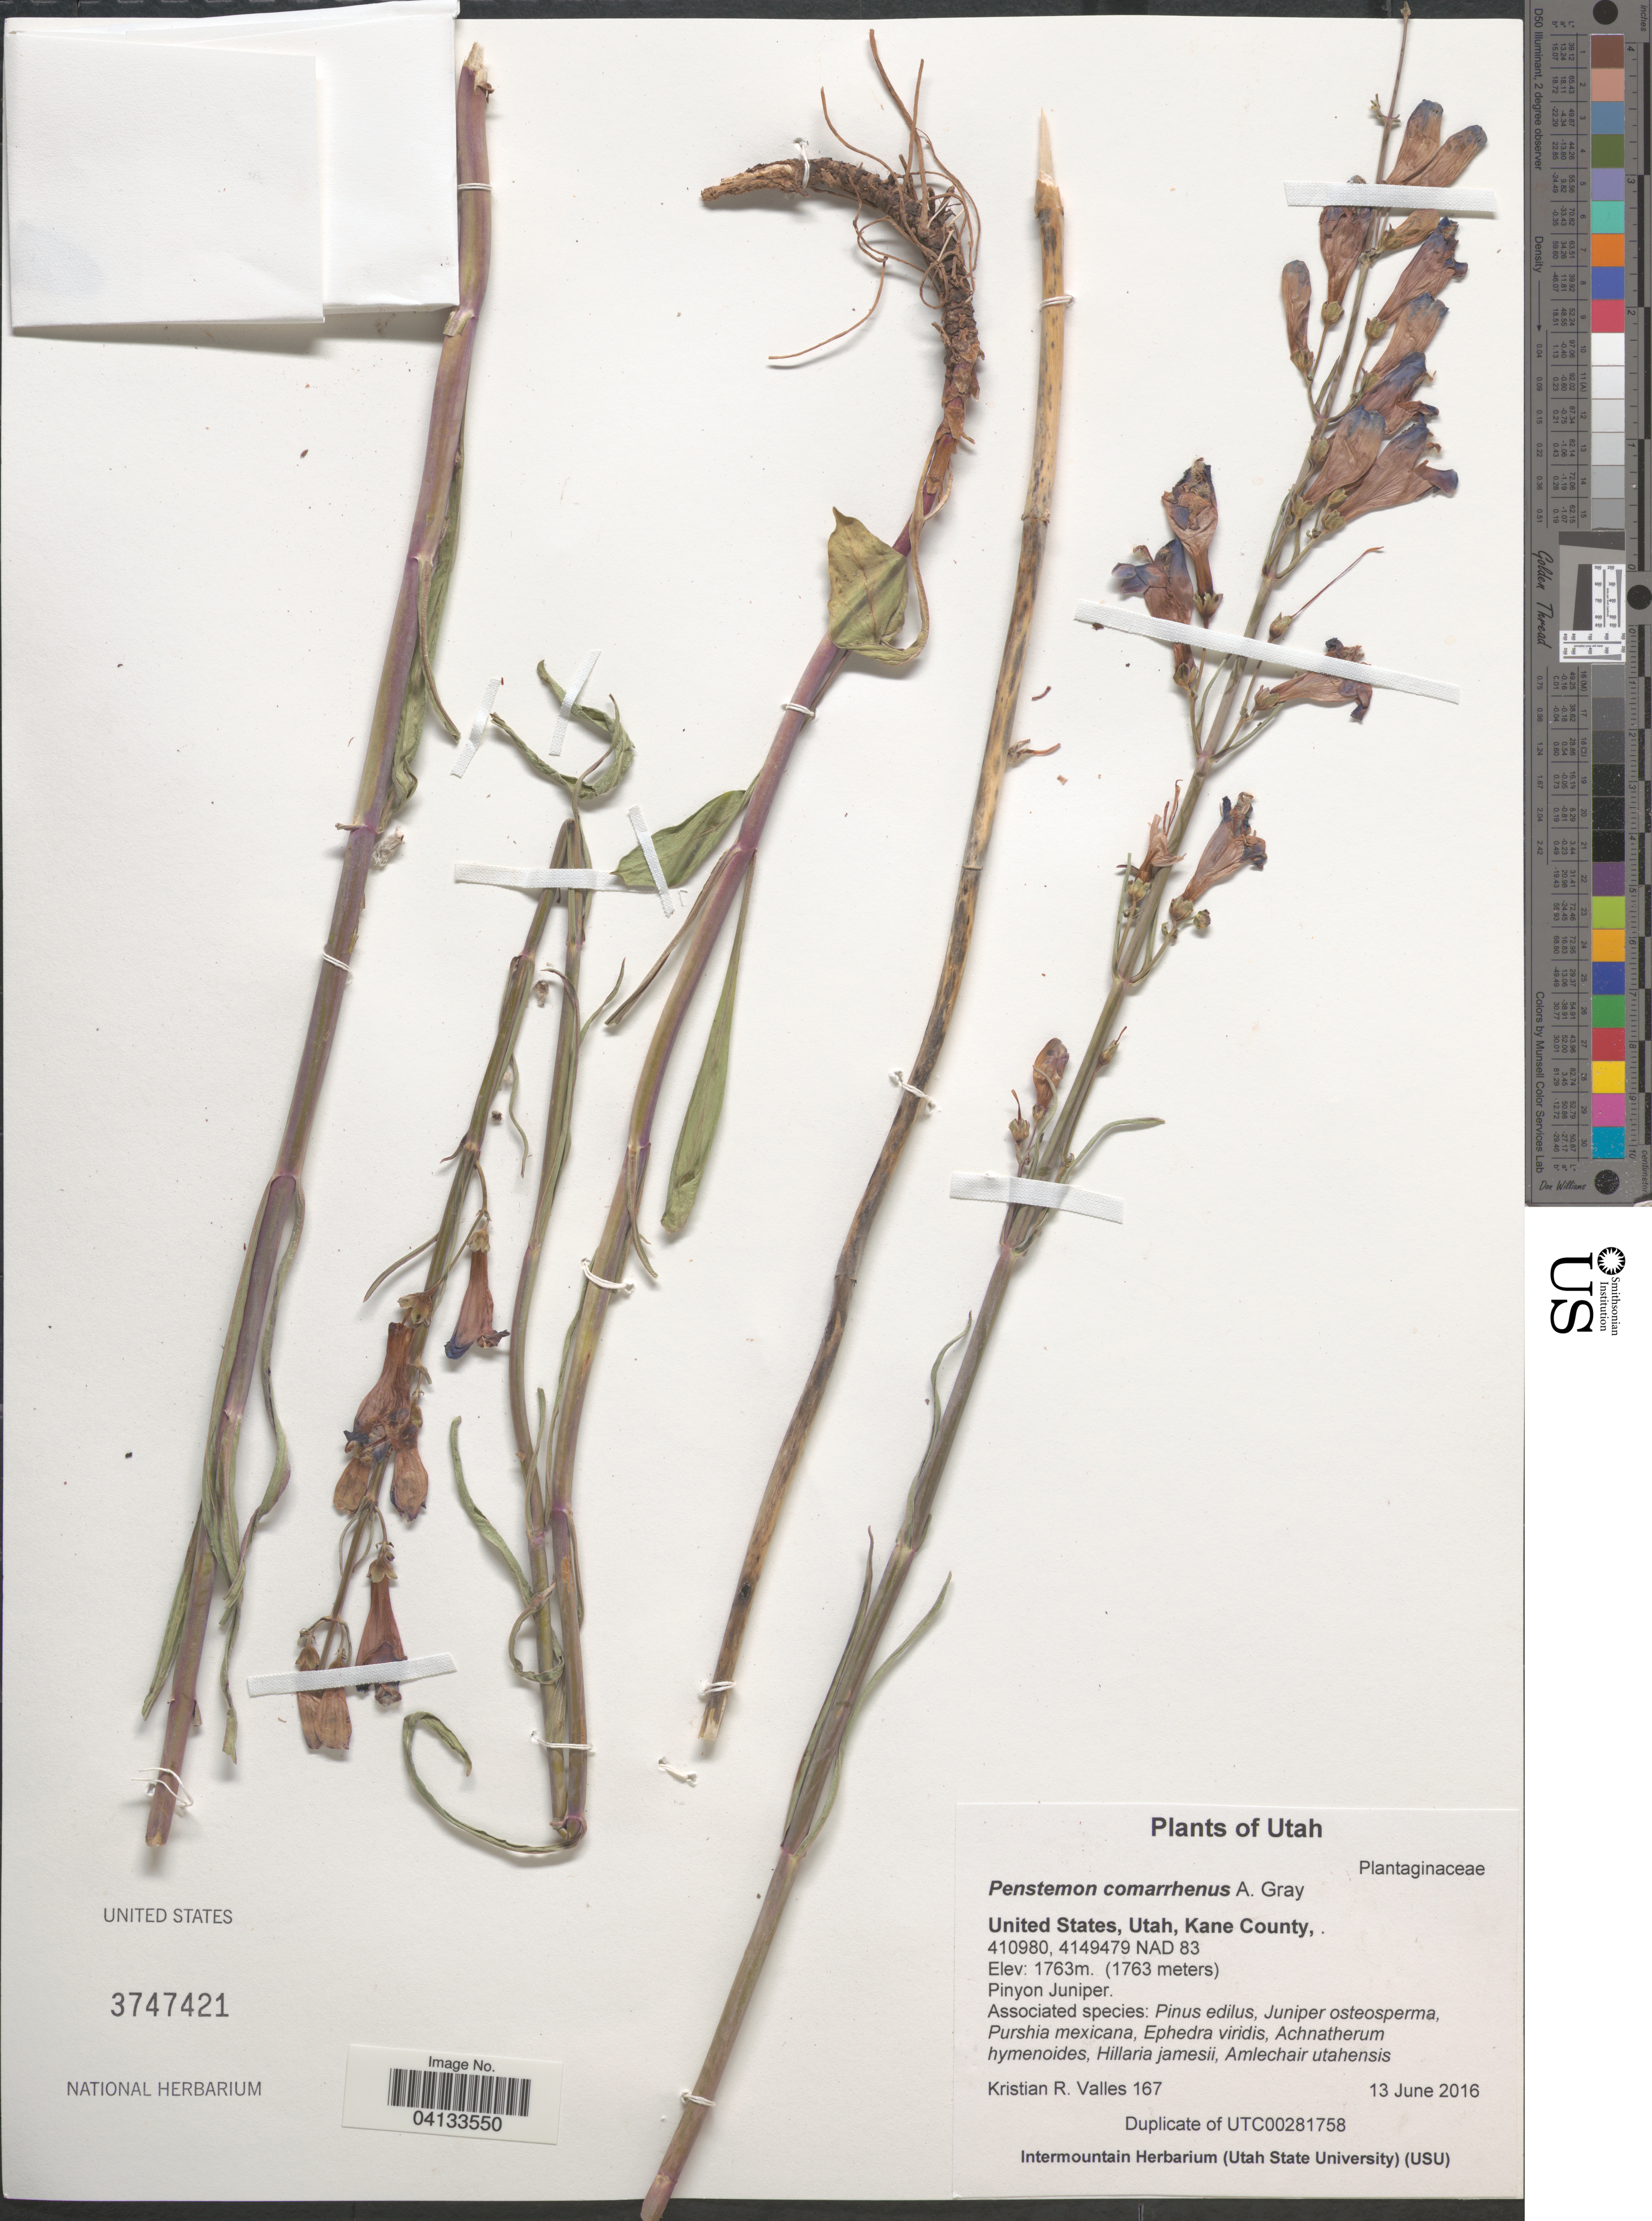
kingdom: Plantae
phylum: Tracheophyta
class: Magnoliopsida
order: Lamiales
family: Plantaginaceae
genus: Penstemon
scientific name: Penstemon comarrhenus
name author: A. Gray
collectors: K. Valles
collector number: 167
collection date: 2016-06-13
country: United States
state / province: Utah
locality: Kane County. 410980, 4149479 NAD 83.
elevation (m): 1763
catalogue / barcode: US 3747421